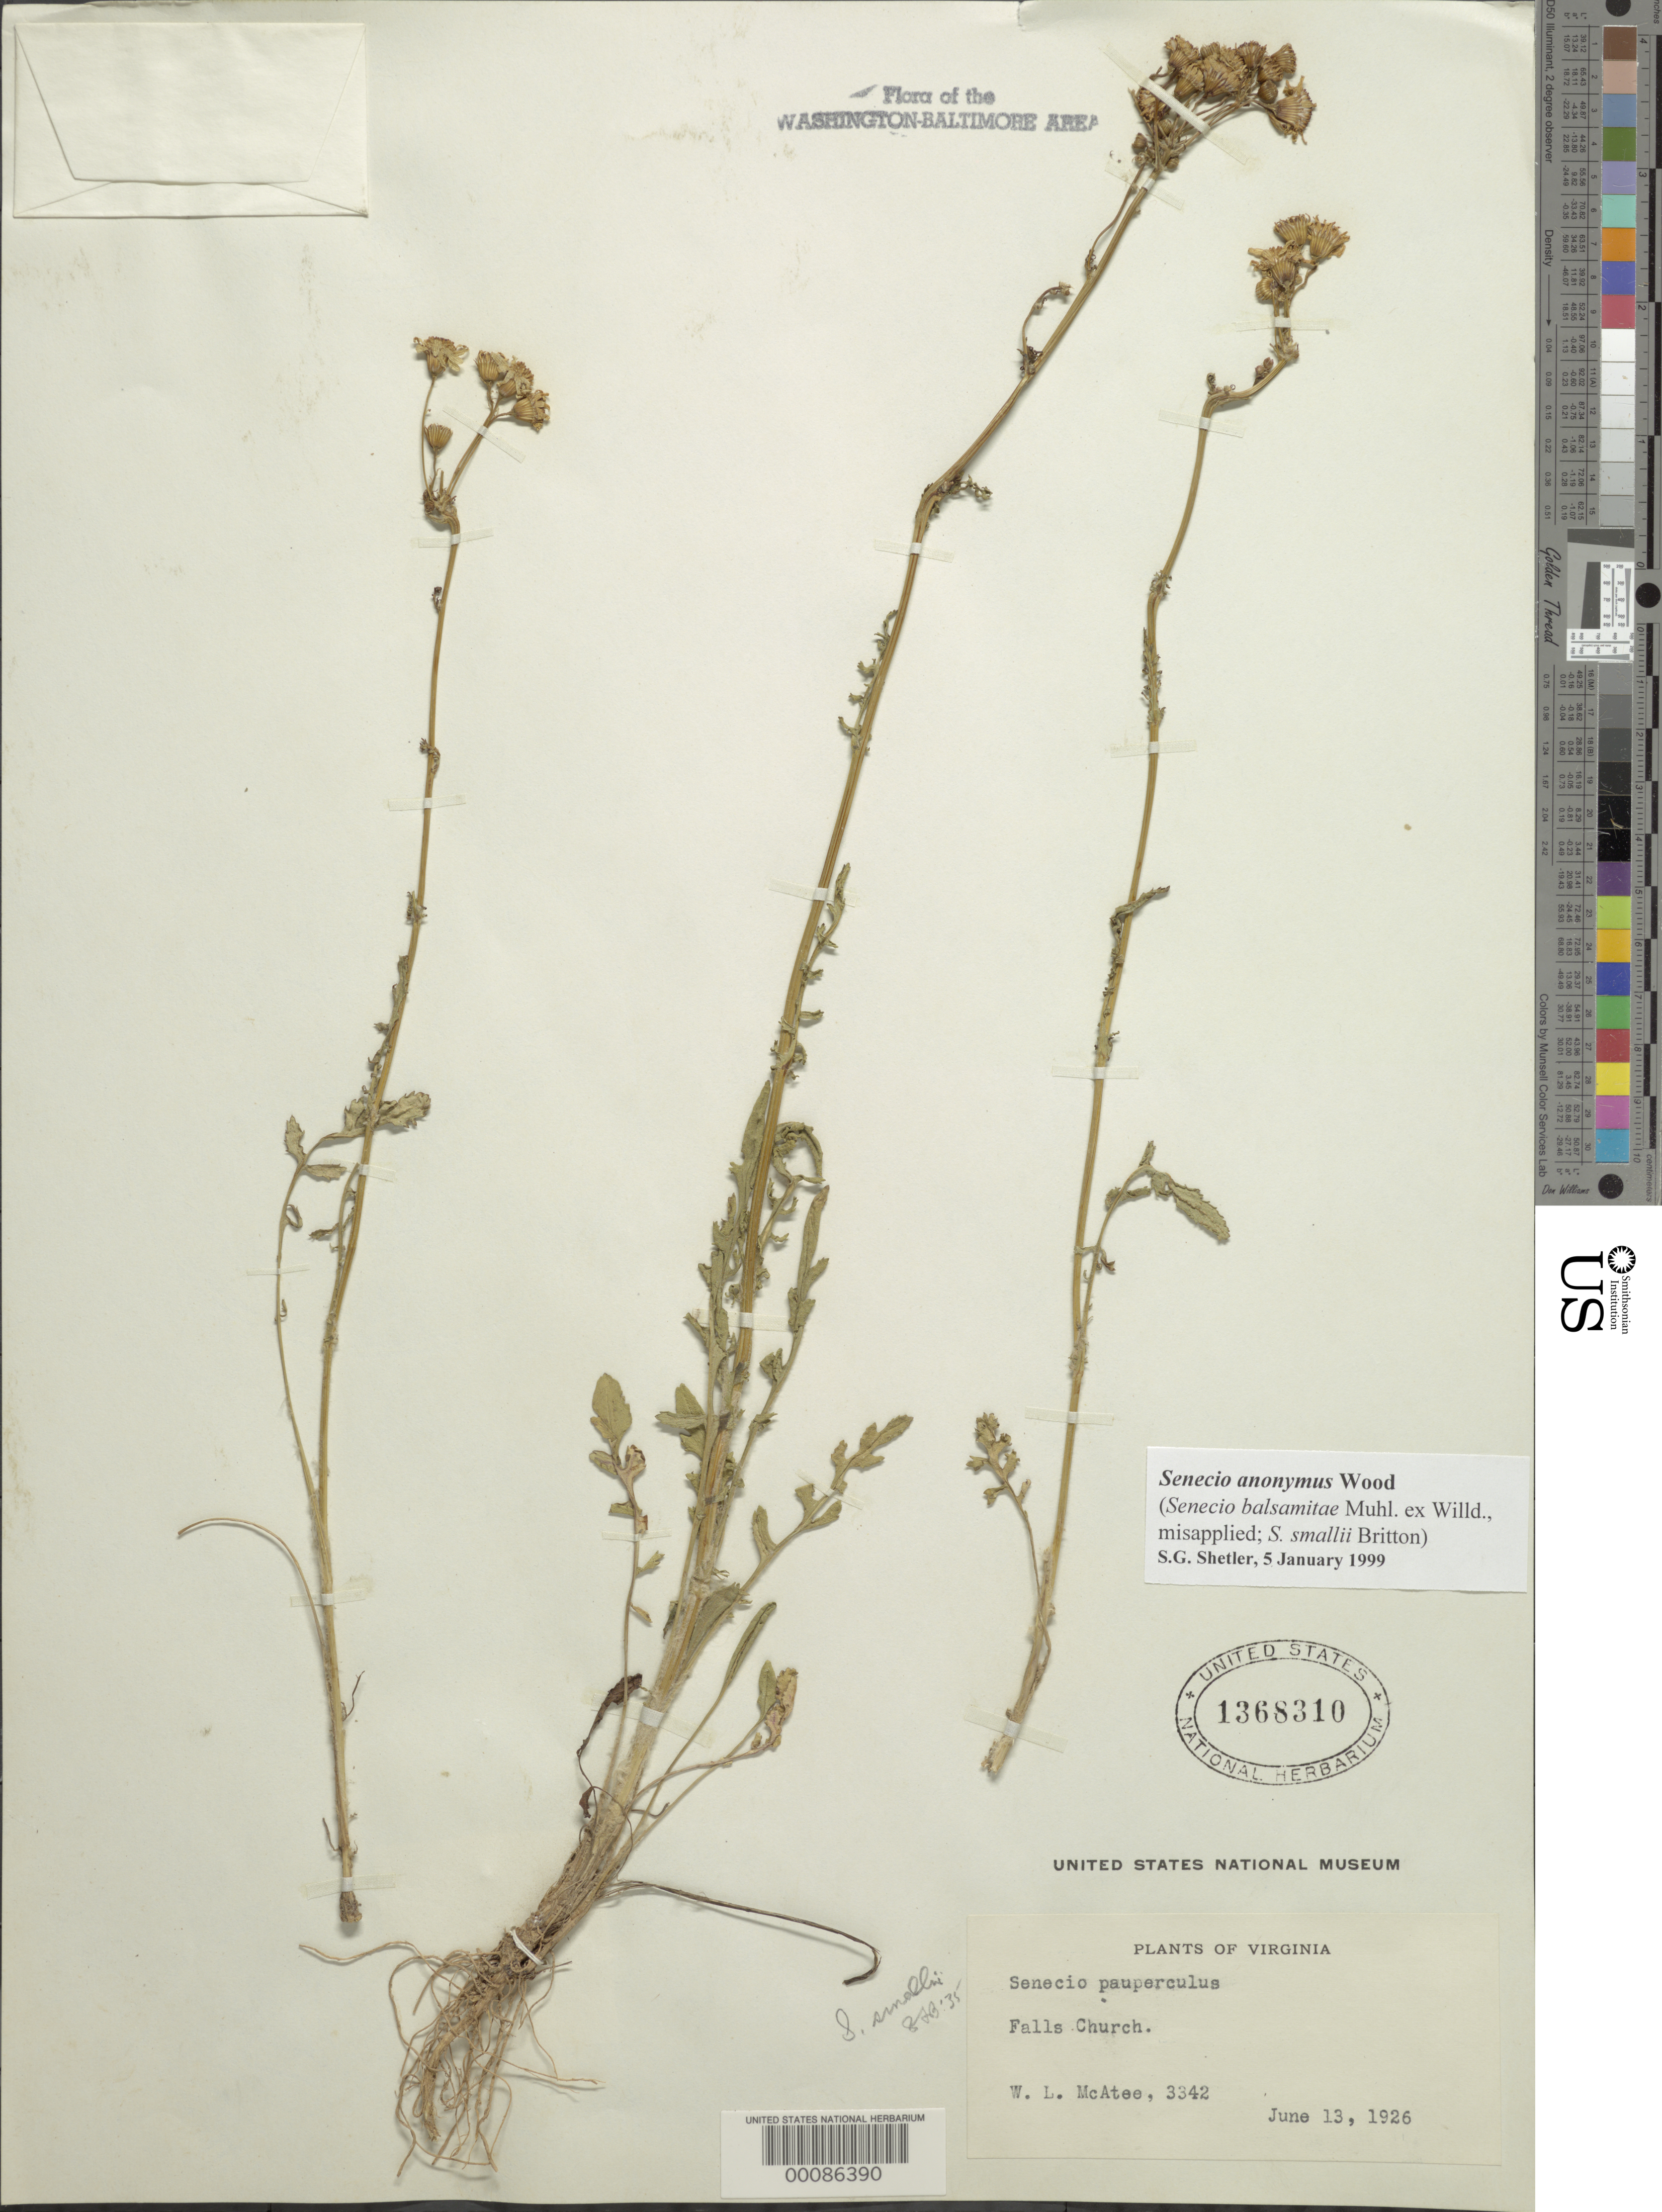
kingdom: Plantae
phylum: Tracheophyta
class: Magnoliopsida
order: Asterales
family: Asteraceae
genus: Packera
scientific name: Packera anonyma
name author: (Alph. Wood) W.A. Weber & Á. Löve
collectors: W. McAtee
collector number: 3342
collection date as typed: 13 Jun 1926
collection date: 1926-06-13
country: United States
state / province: Virginia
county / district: City of Falls Church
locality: Falls Church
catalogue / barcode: US 1368310